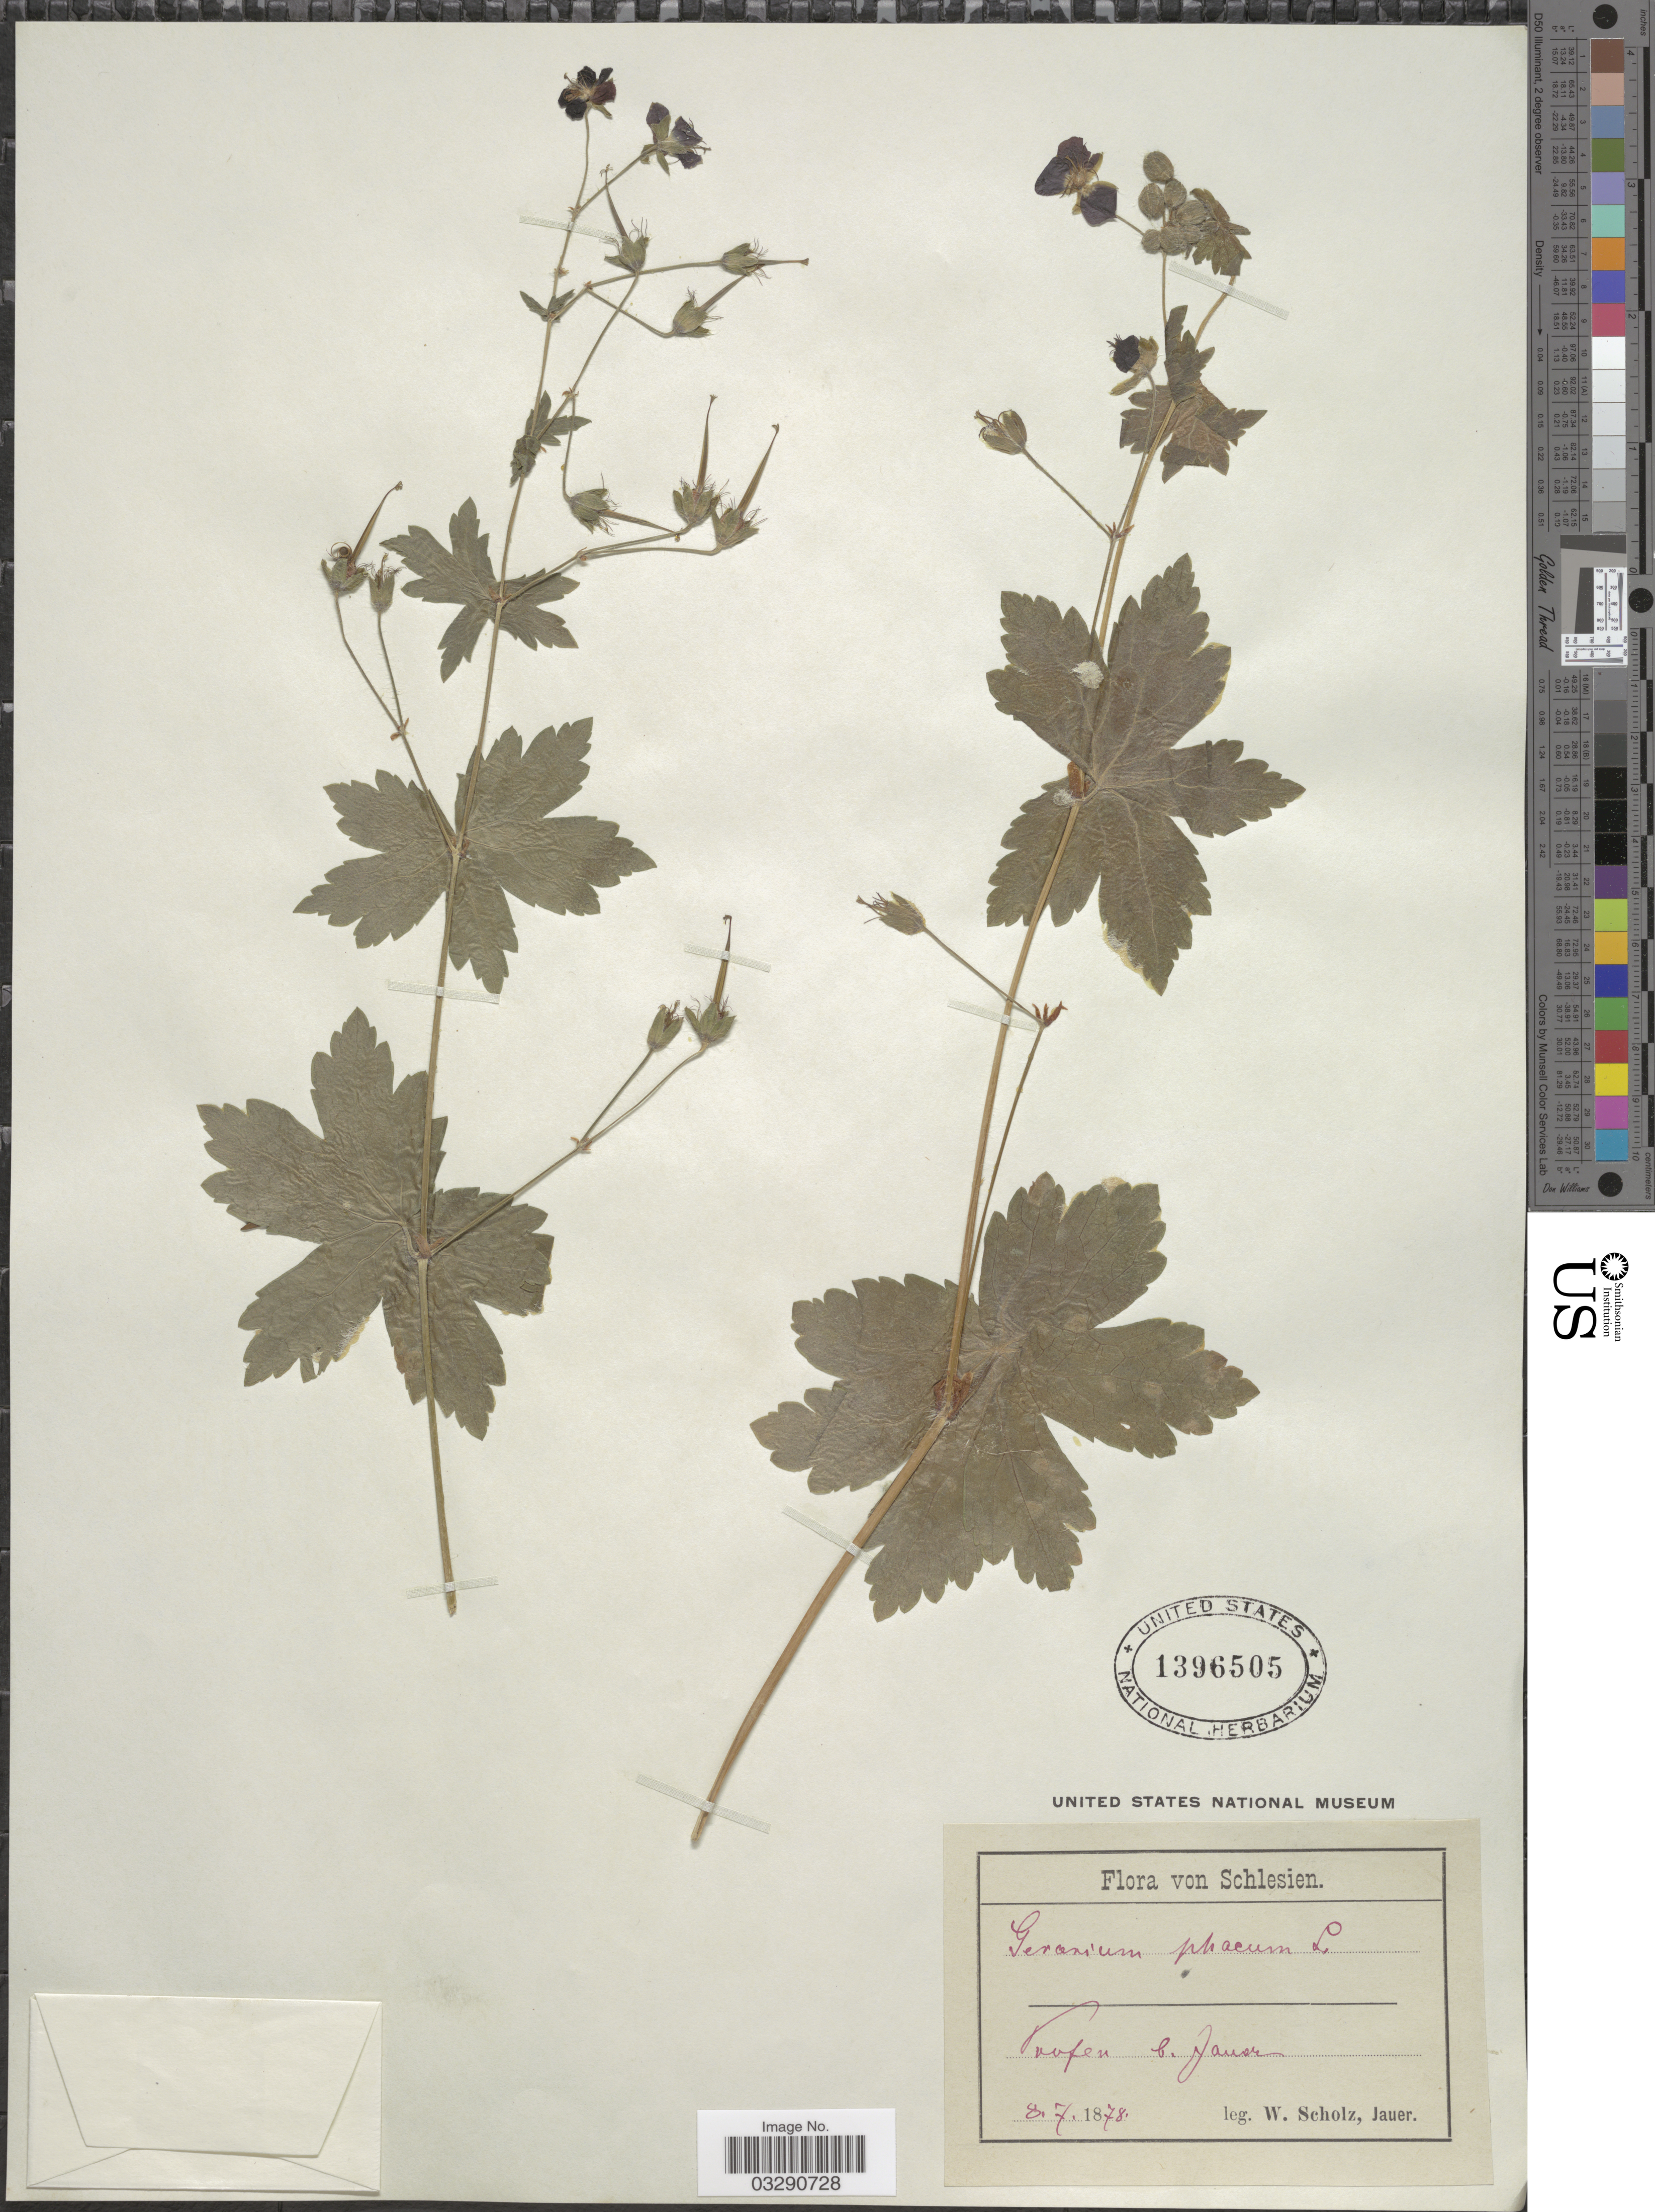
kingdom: Plantae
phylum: Tracheophyta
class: Magnoliopsida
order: Geraniales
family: Geraniaceae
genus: Geranium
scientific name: Geranium phaeum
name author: L.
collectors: W. Scholz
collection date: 1878-07-08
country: Poland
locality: Schlesien. Profen b. Jauer.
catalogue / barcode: US 1396505